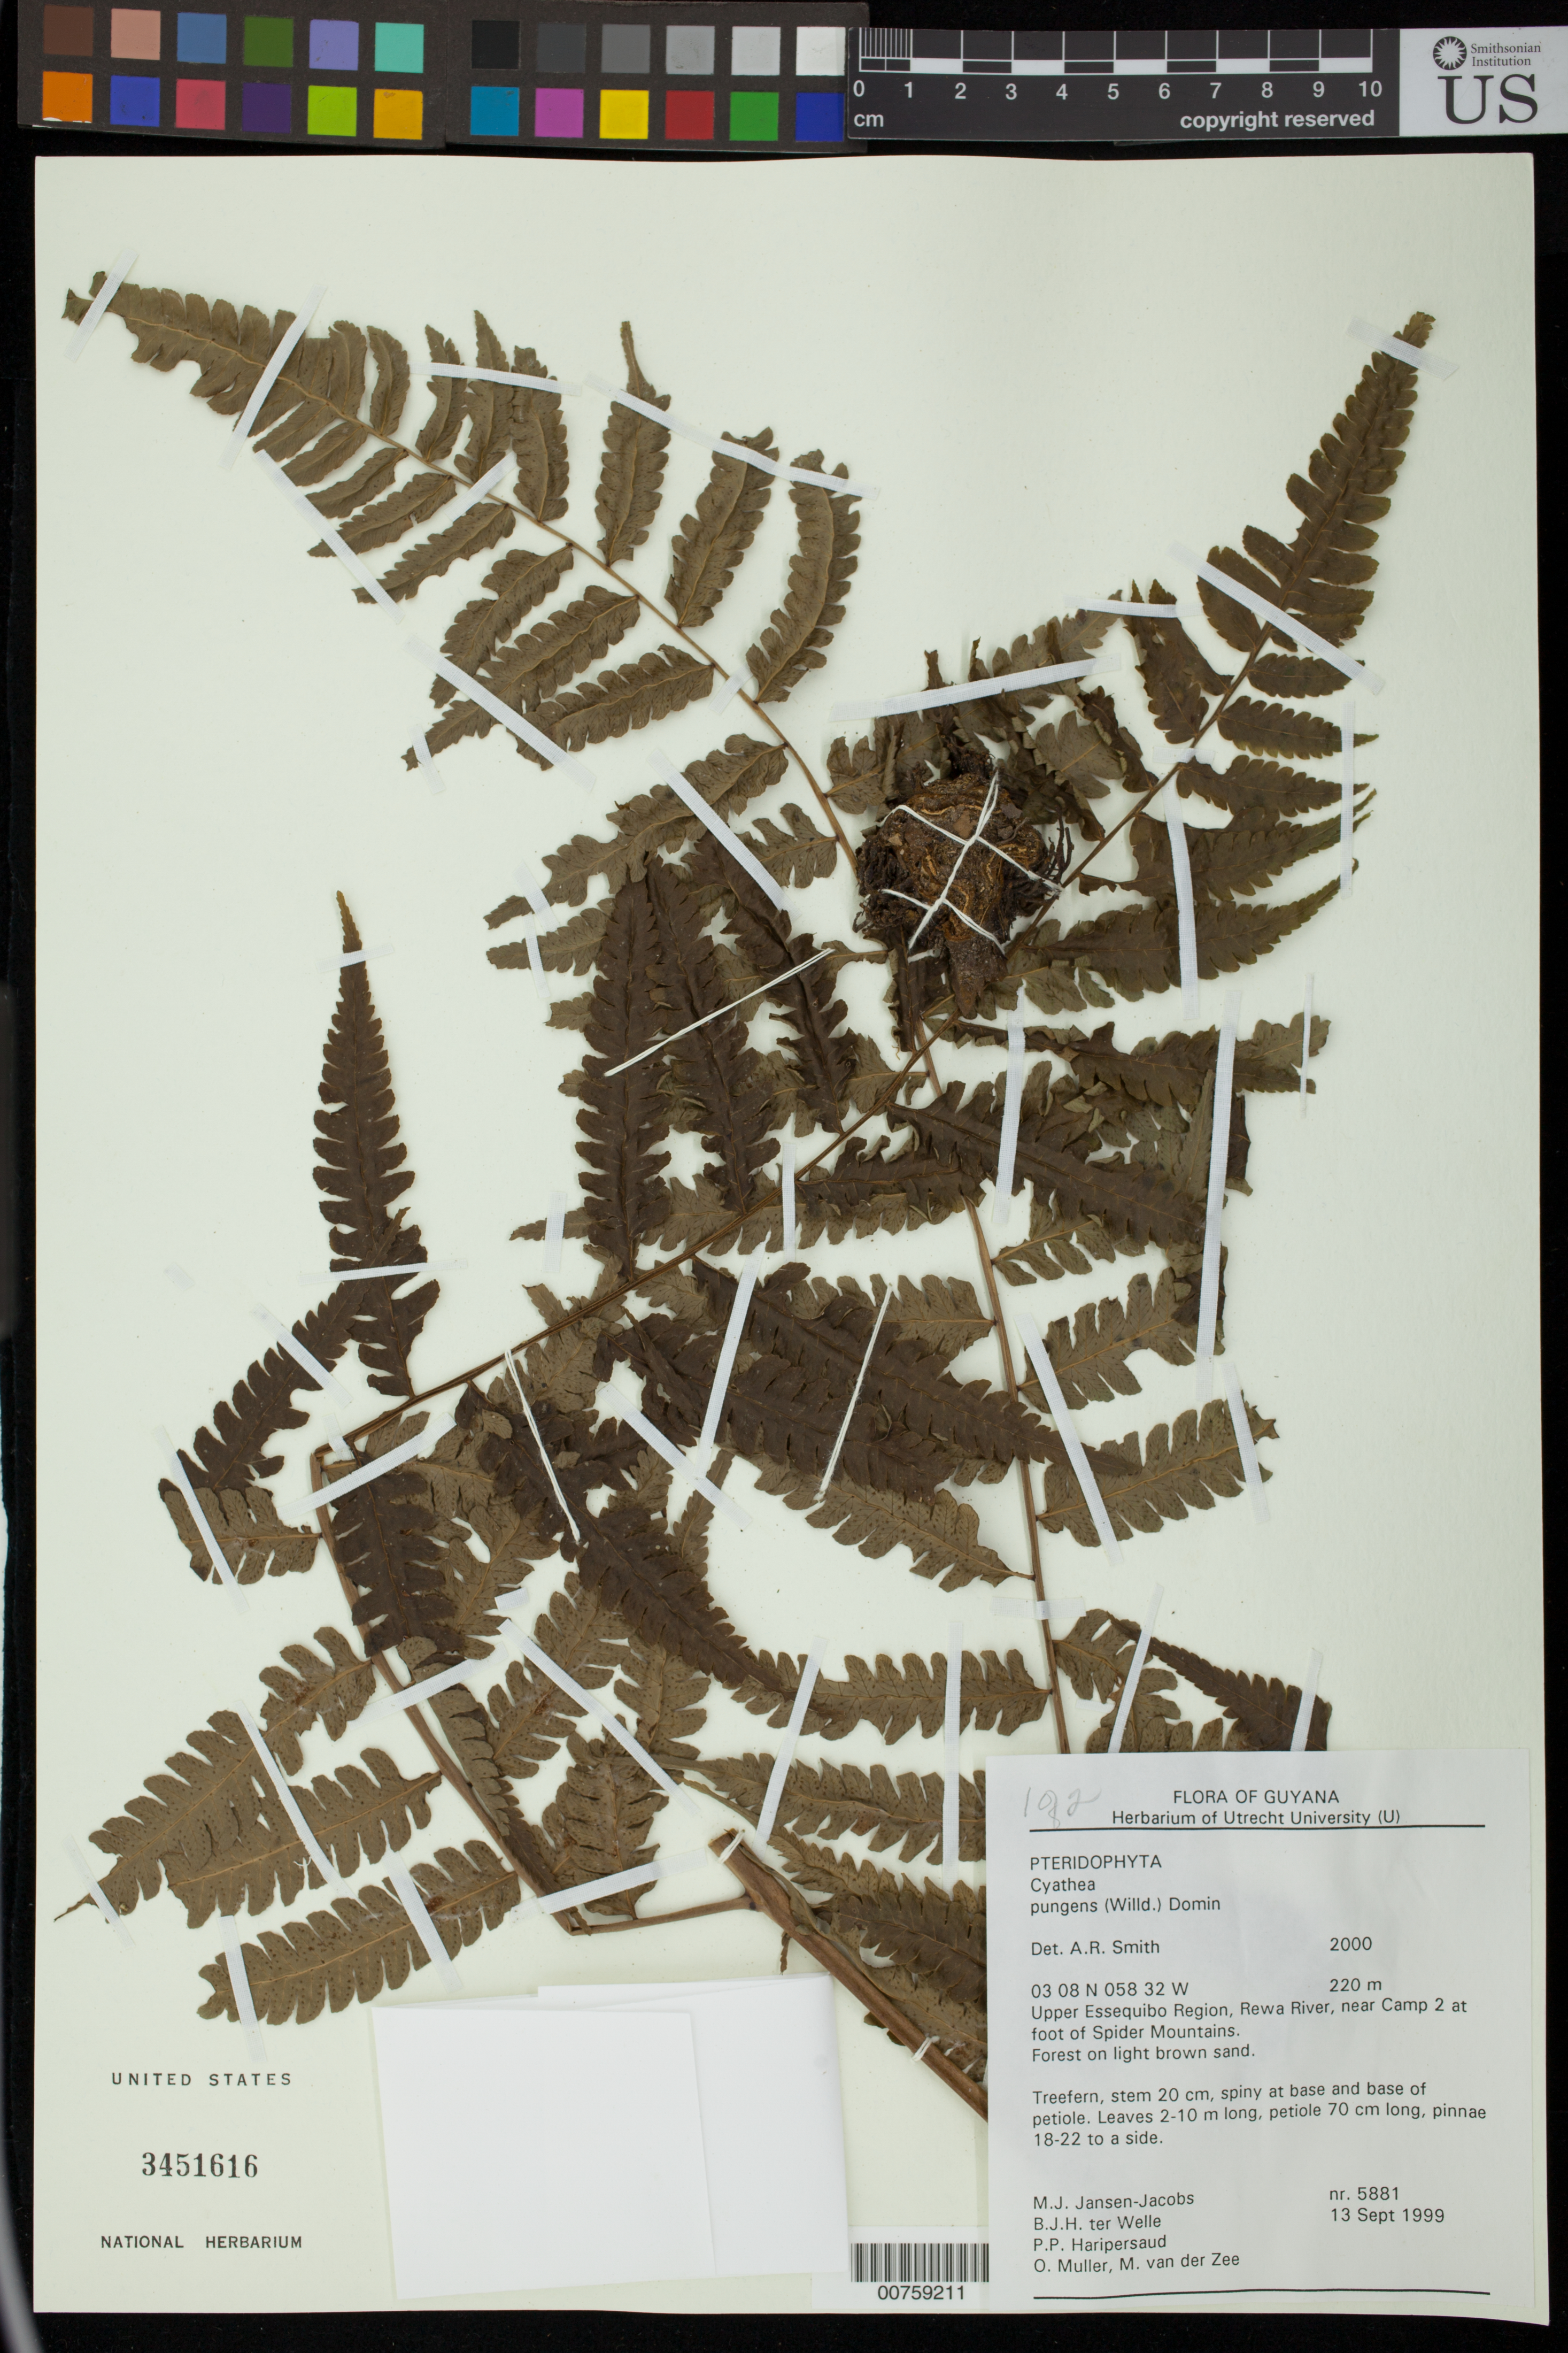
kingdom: Plantae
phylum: Tracheophyta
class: Polypodiopsida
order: Cyatheales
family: Cyatheaceae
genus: Cyathea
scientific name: Cyathea pungens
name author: (Willd.) Domin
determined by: Smith, Alan R., (UC)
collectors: M. J. Jansen-Jacobs, B. Welle, P. Haripersaud, O. Muller & M. van der Zee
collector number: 5881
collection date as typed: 13-Sep-99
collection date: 1999-09-13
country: Guyana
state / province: U. Takutu-U. Essequibo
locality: Rewa River, at foot of Spider Mts., near camp 2, Upper Essequibo Region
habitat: Forest on light brown sand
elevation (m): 220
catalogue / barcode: US 3451616